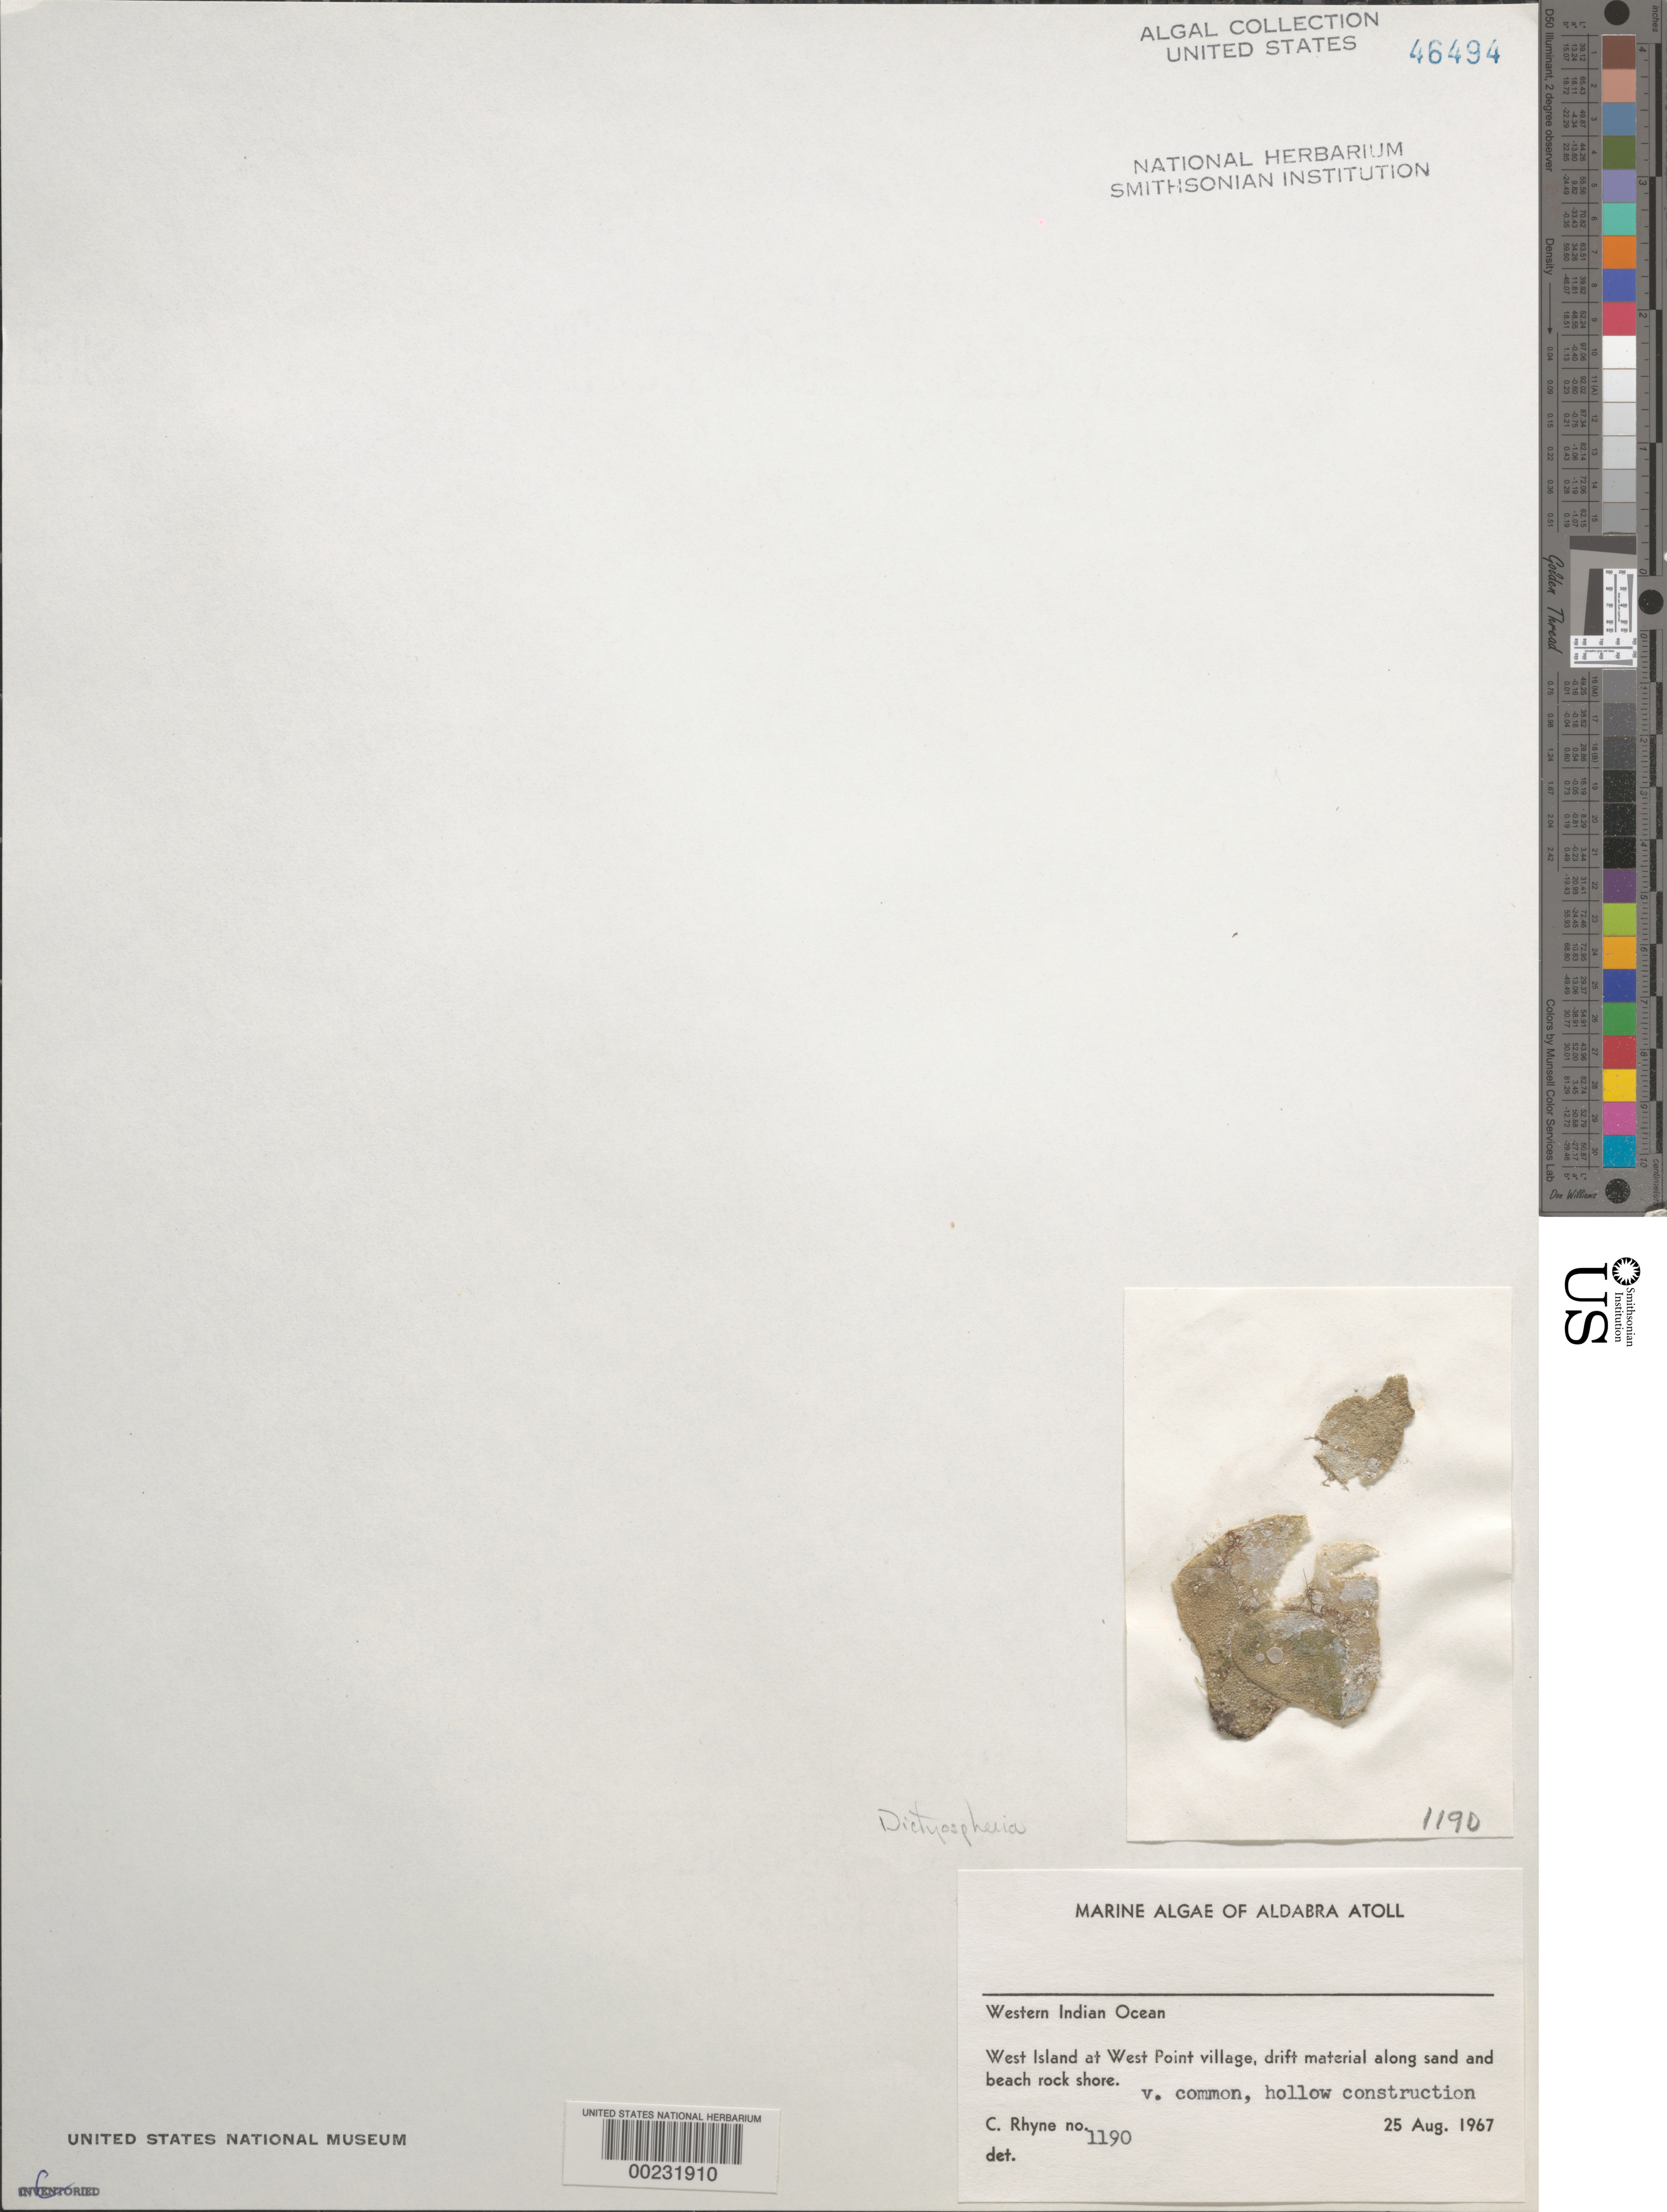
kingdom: Plantae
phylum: Chlorophyta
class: Ulvophyceae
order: Siphonocladales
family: Siphonocladaceae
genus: Dictyosphaeria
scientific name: Dictyosphaeria sp.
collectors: C. Rhyne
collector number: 1190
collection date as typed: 25 Aug 1967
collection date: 1967-08-25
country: Seychelles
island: Aldabra Atoll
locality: West Islet, West Point Village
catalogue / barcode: US 46494